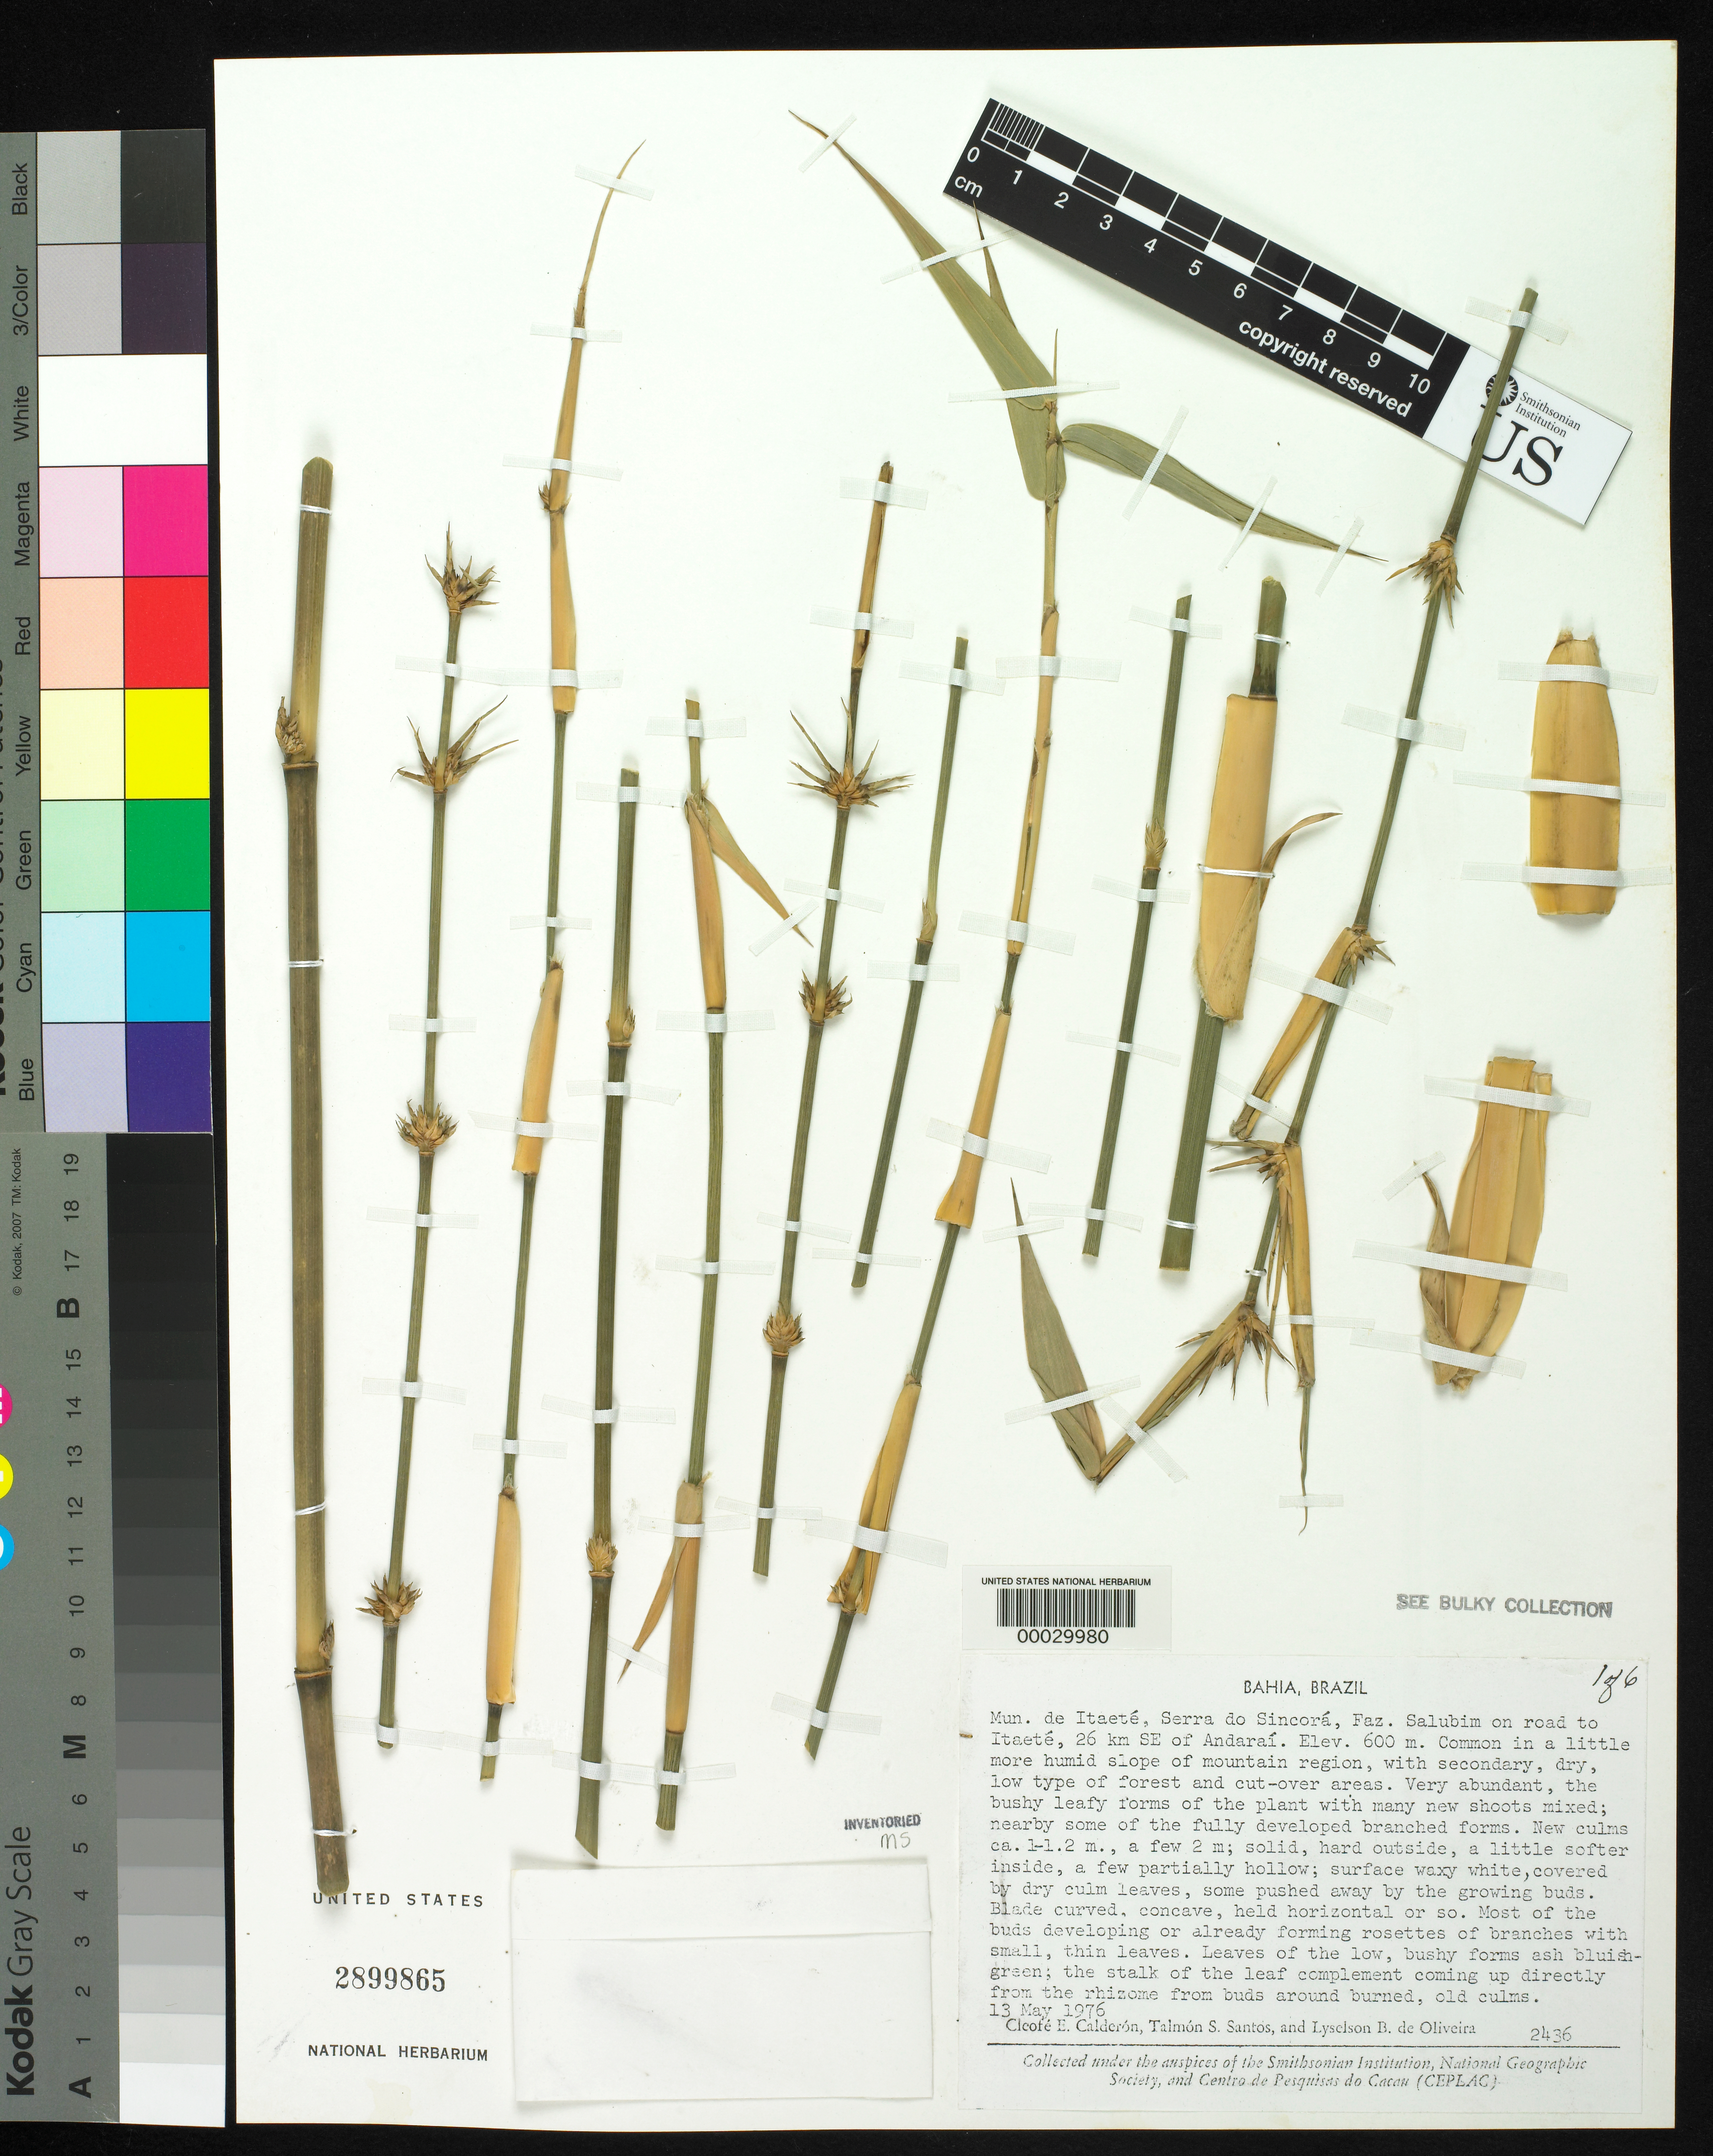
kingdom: Plantae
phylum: Tracheophyta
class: Liliopsida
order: Poales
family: Poaceae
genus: Actinocladum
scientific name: Actinocladum verticillatum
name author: (Nees) McClure ex Soderstr.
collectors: C. E. Calderón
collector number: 2436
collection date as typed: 13 May 1976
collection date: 1976-05-13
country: Brazil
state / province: Bahia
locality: Serra do sincora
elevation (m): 600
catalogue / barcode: US 2899865